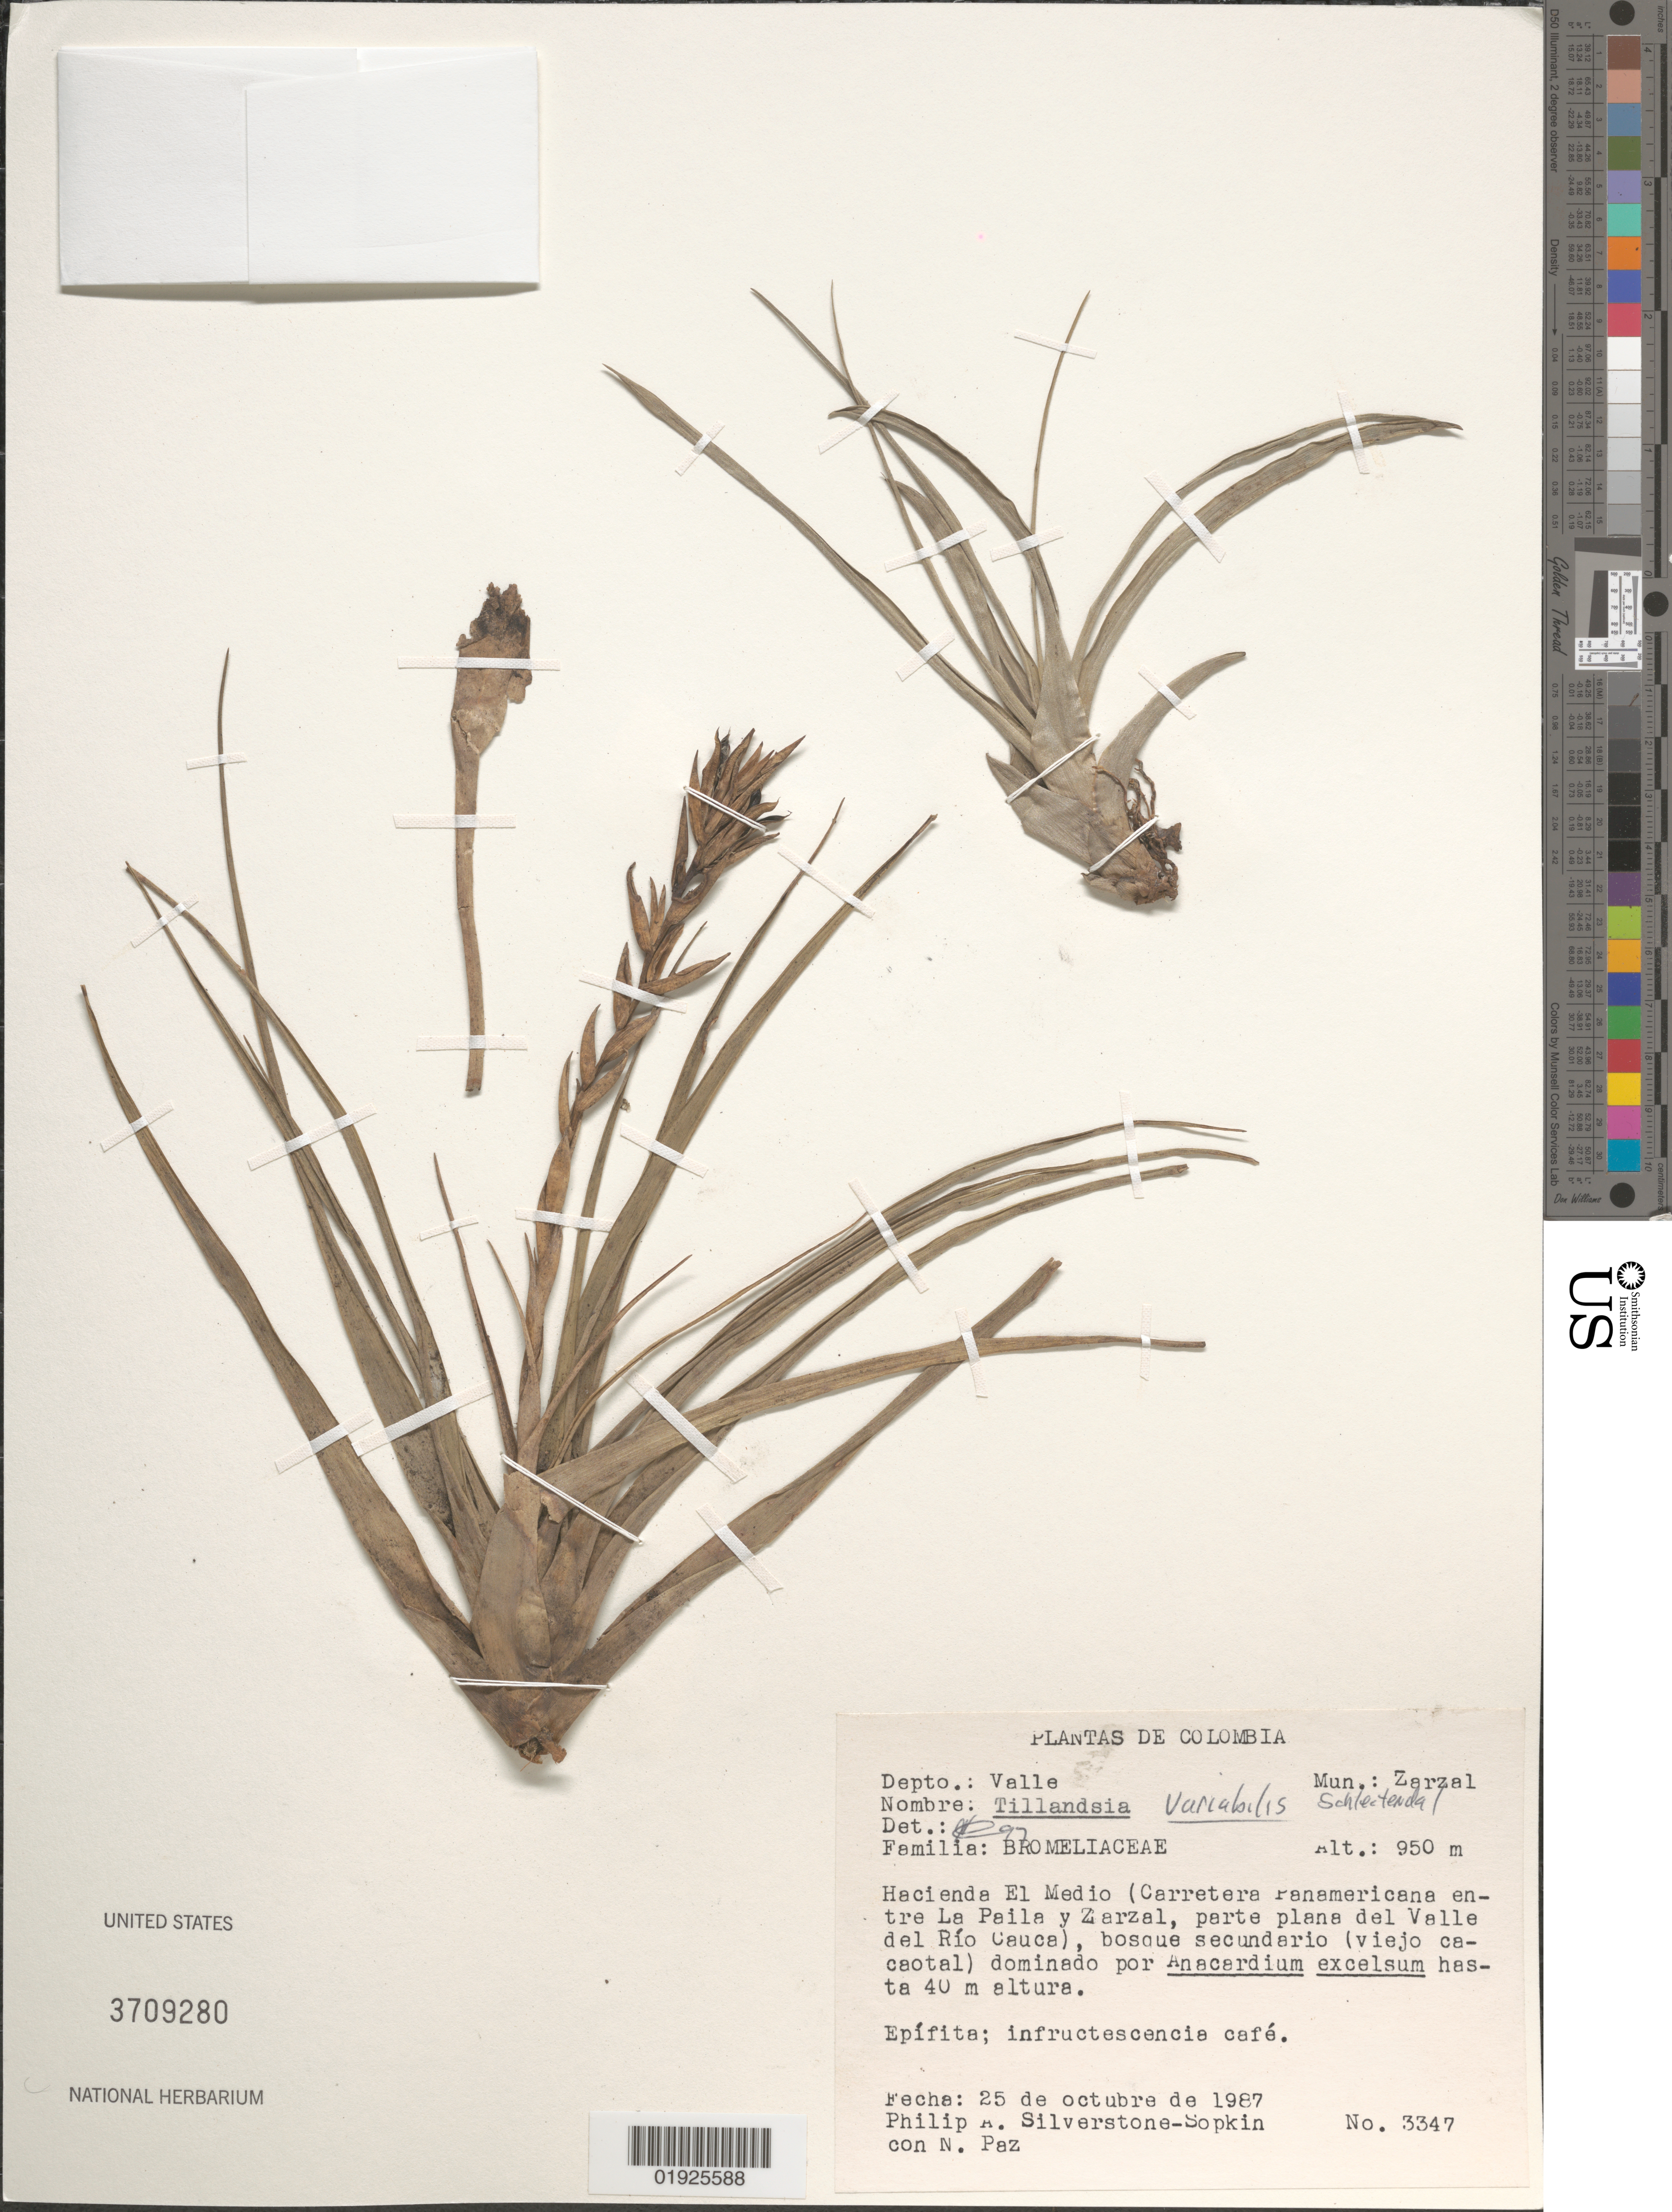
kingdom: Plantae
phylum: Tracheophyta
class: Liliopsida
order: Poales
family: Bromeliaceae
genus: Tillandsia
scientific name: Tillandsia variabilis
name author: Schltdl.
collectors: P. A. Silverstone-Sopkin & N. Paz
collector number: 3347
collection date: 1987-10-25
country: Colombia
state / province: Valle del Cauca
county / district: Zarzal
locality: Hacienda El Media (Carretera panamericana entre La Paila y Zarzal, parte plana del Valle del Rio Cauca).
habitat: Bosque secundario.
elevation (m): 950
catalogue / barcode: US 3709280